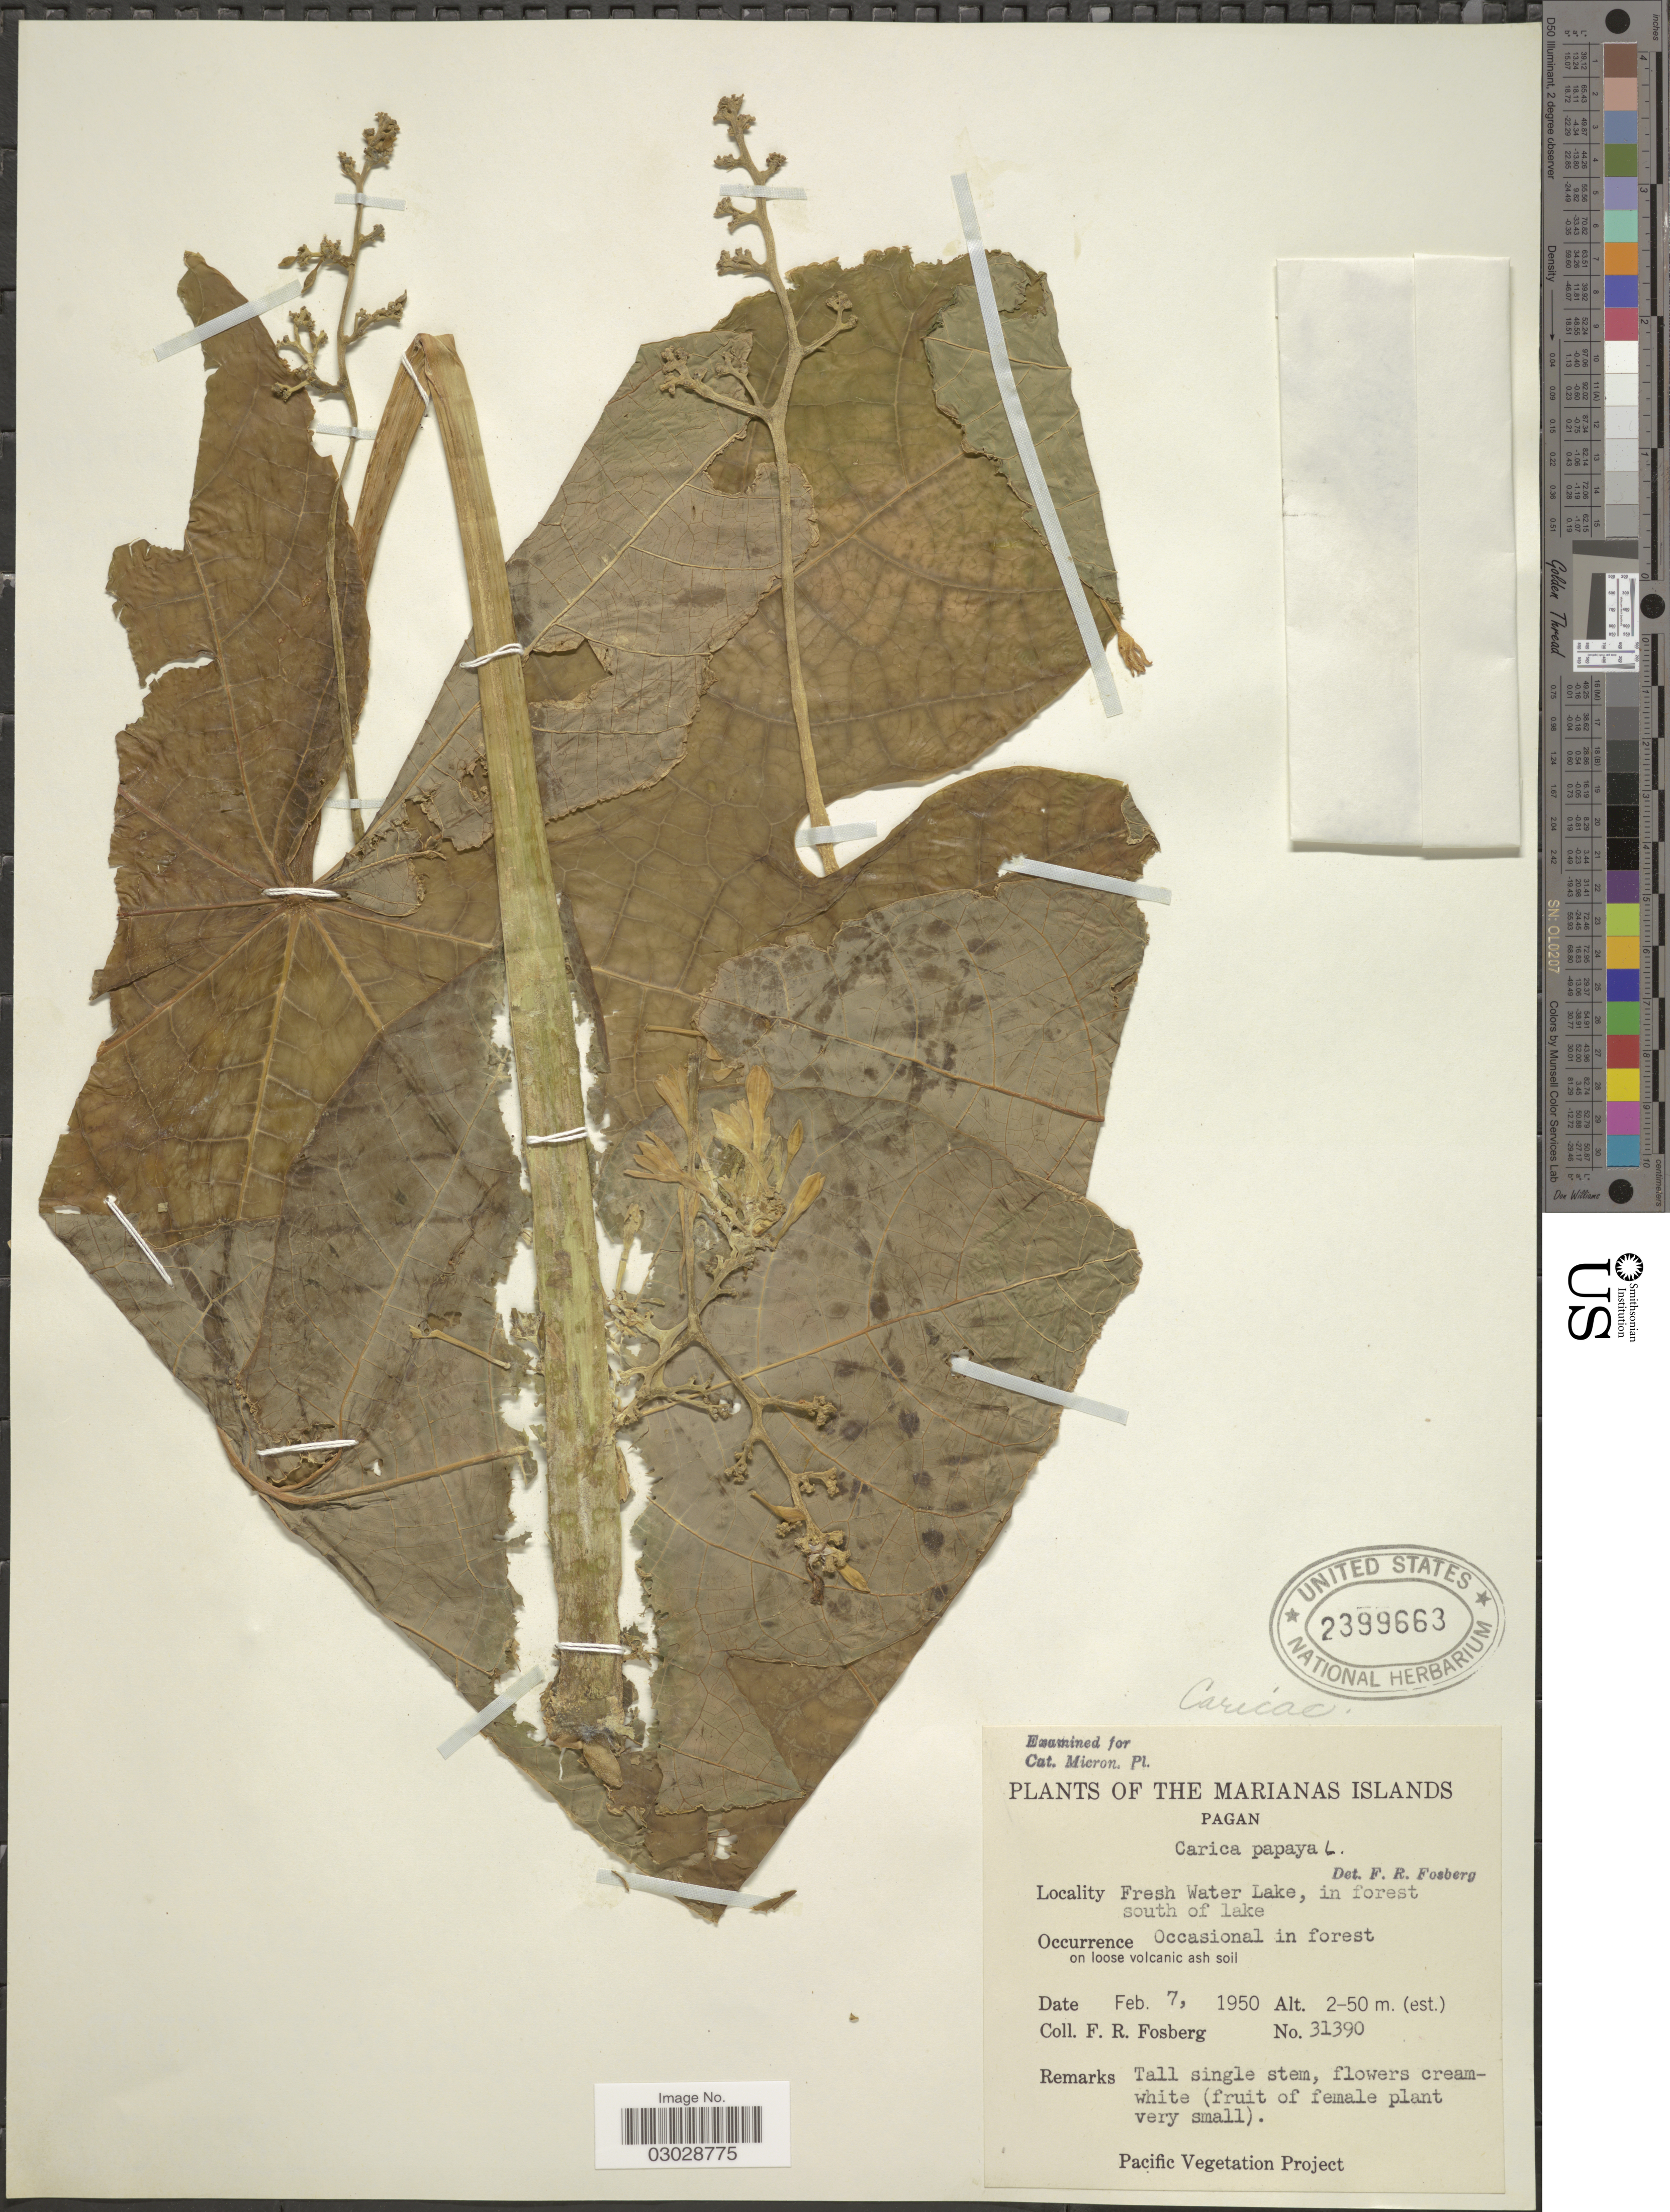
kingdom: Plantae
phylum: Tracheophyta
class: Magnoliopsida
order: Brassicales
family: Caricaceae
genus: Carica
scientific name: Carica papaya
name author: L.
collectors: F. R. Fosberg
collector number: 31390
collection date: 1950-02-07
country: Northern Mariana Islands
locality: The Mariana Islands. Pagan. Fresh Water Lake, in forest south of lake.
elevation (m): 2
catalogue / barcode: US 2399663